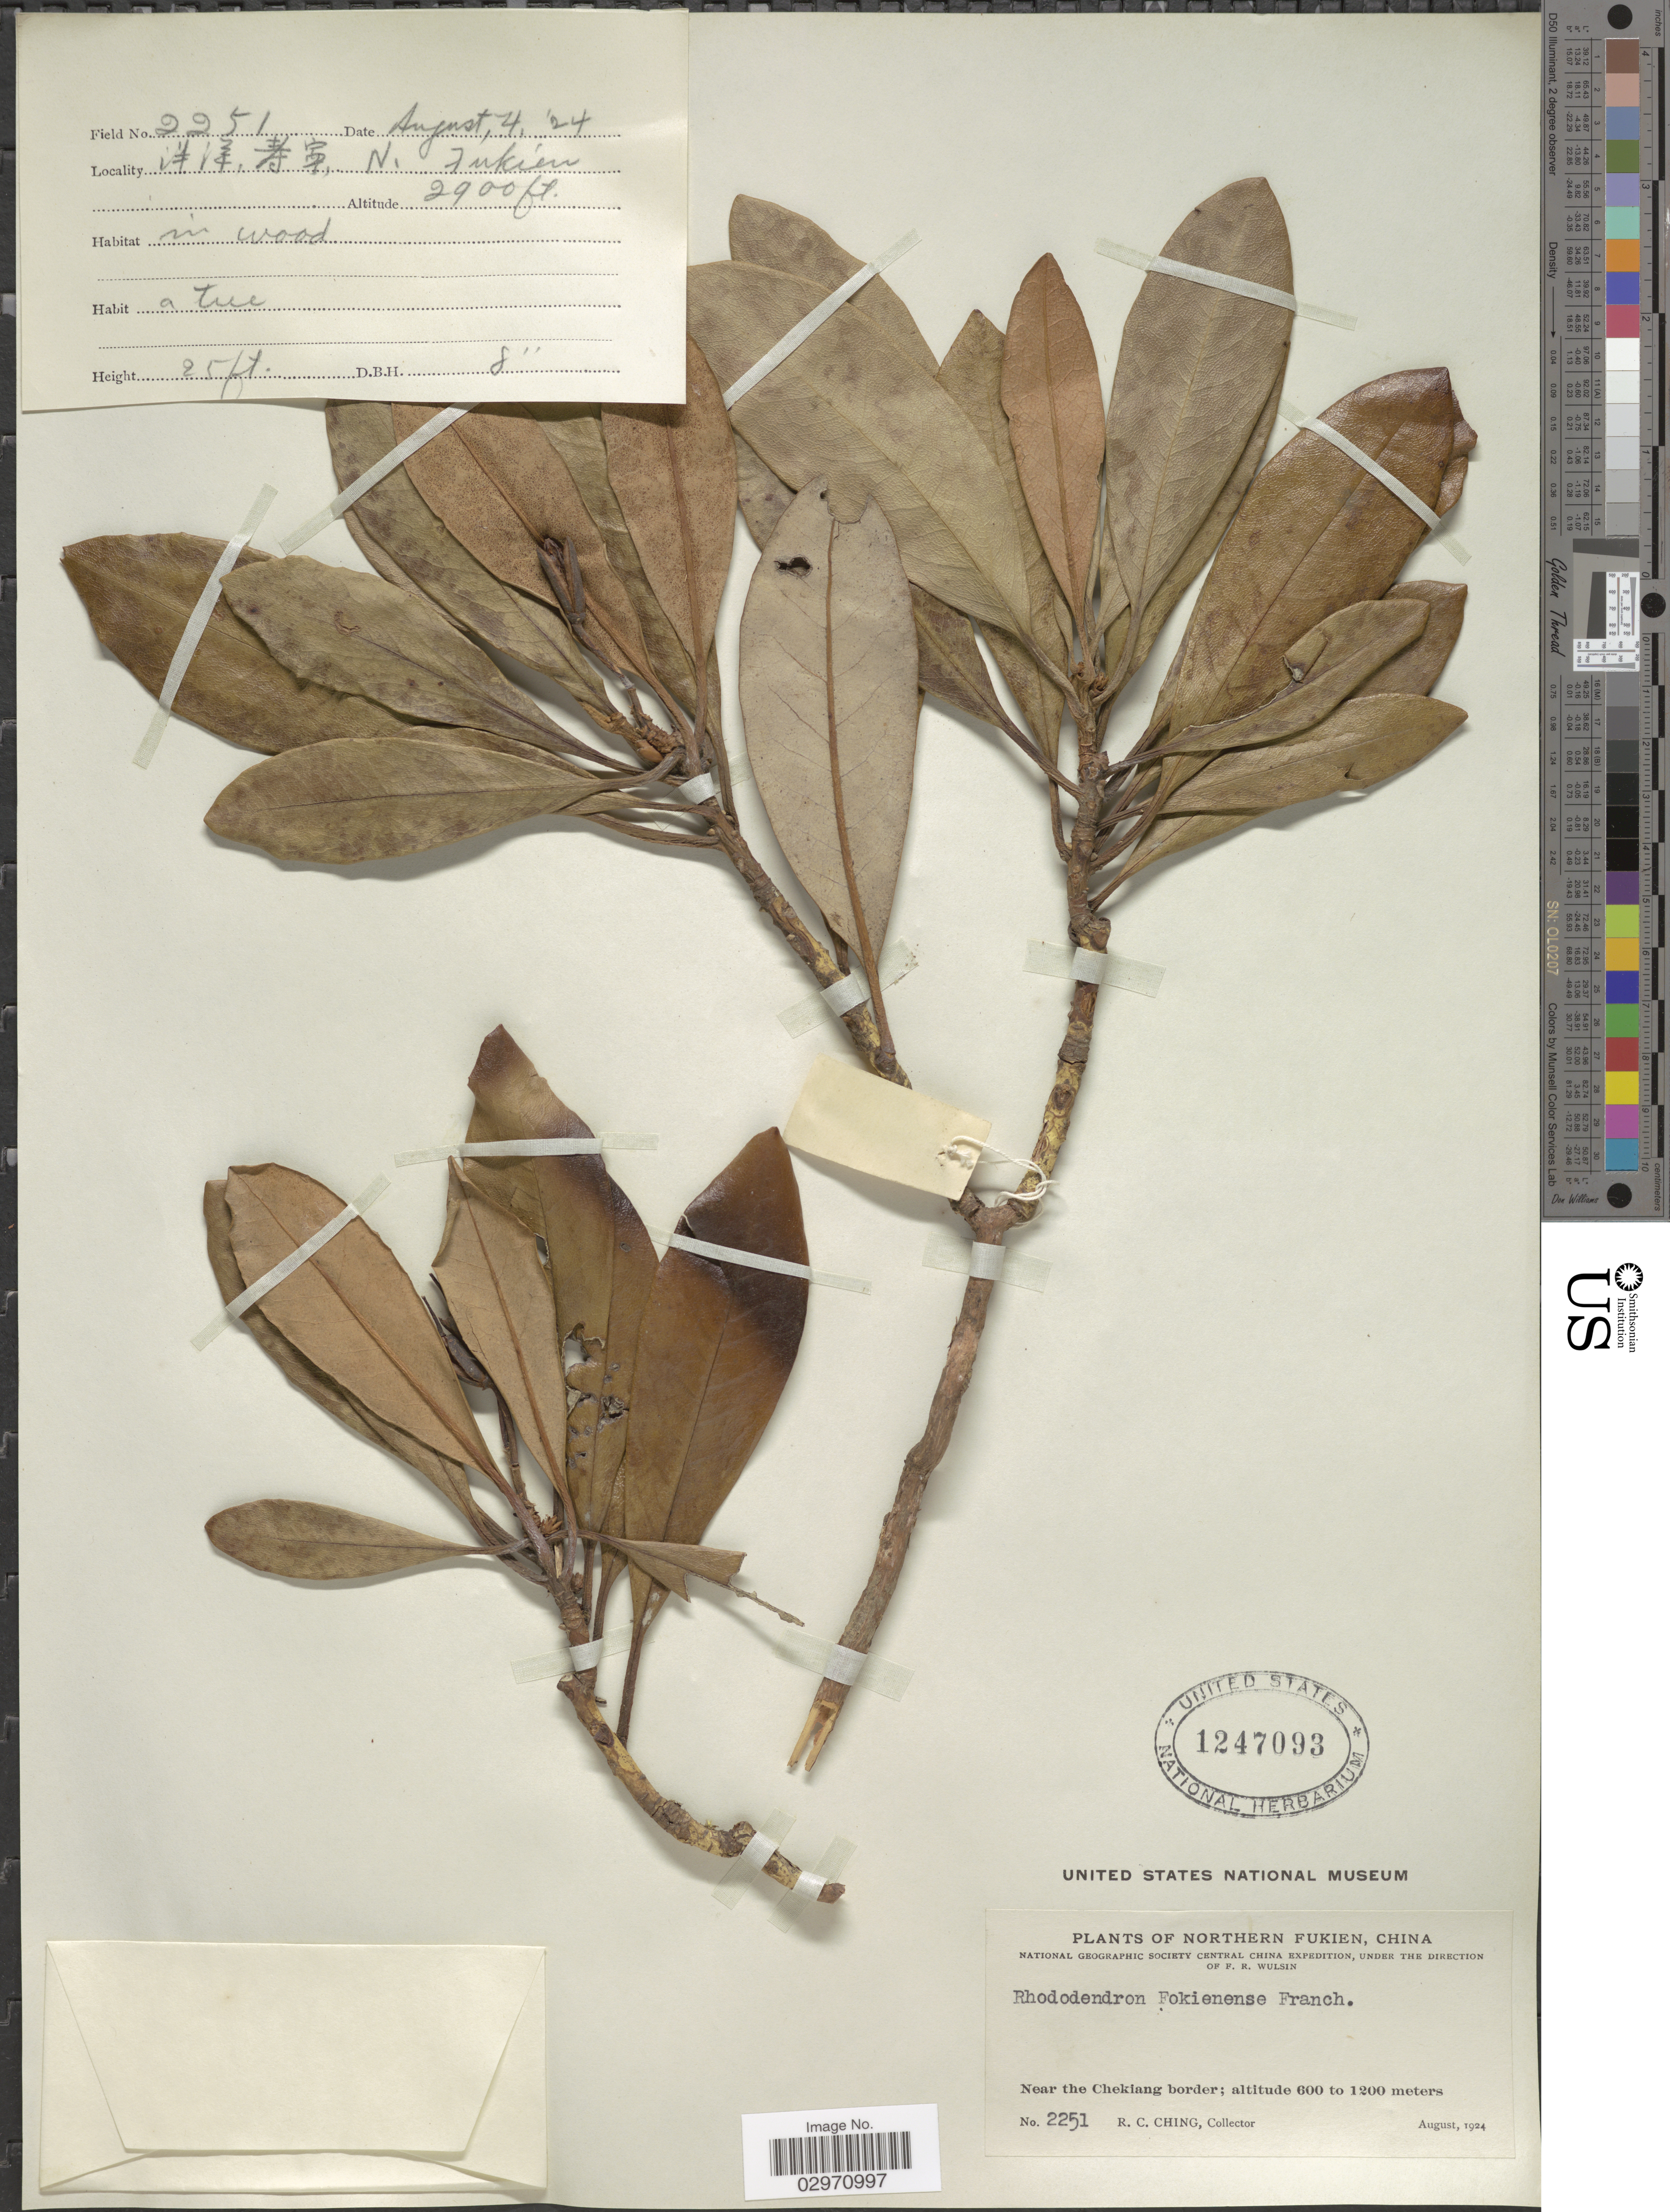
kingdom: Plantae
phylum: Tracheophyta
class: Magnoliopsida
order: Ericales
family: Ericaceae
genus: Rhododendron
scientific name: Rhododendron fokienense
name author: Franch.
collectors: R. C. Ching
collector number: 2251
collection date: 1924-08-04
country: China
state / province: Fujian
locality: Northern Fukien. Central China. Near the Chekiang border.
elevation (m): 884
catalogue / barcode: US 1247093